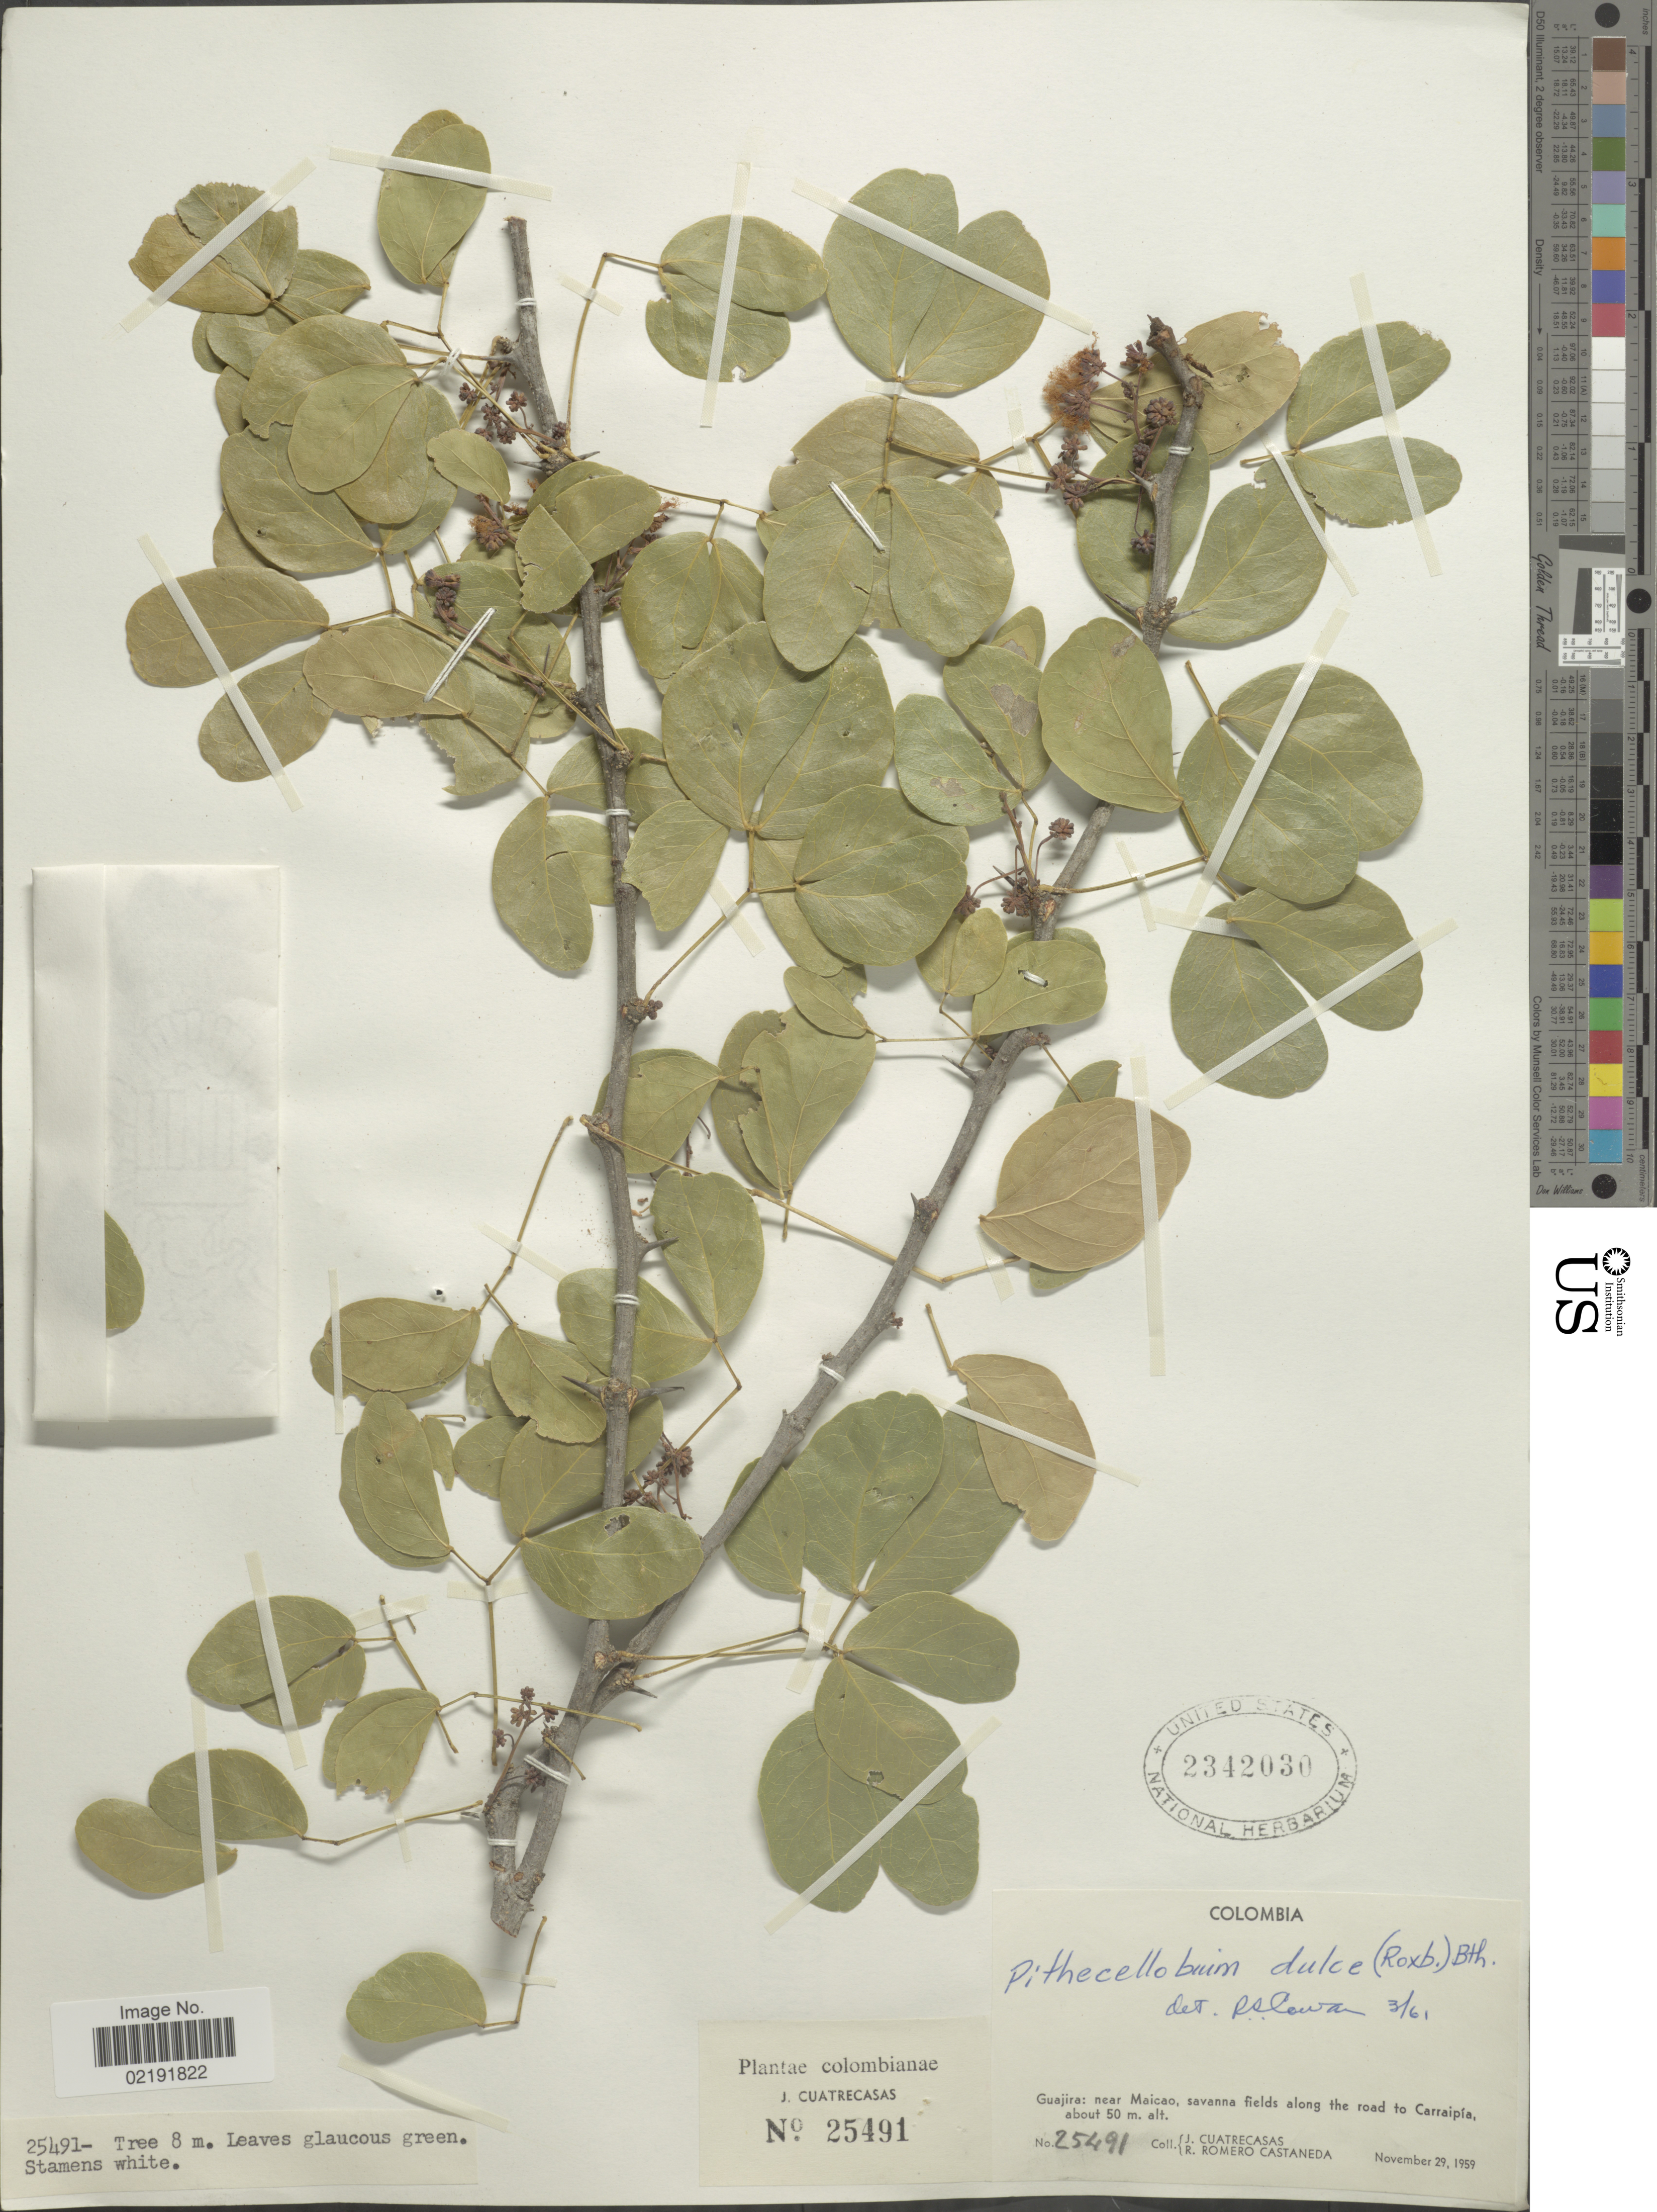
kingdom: Plantae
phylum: Tracheophyta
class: Magnoliopsida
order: Fabales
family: Fabaceae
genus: Pithecellobium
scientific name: Pithecellobium dulce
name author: (Roxb.) Benth.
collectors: J. Cuatrecasas & R. Romero Castañeda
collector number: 25491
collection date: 1959-11-29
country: Colombia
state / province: La Guajira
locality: Guajira: near Maicao, savanna fields along the road to Carraipía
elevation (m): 50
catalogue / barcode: US 2342030